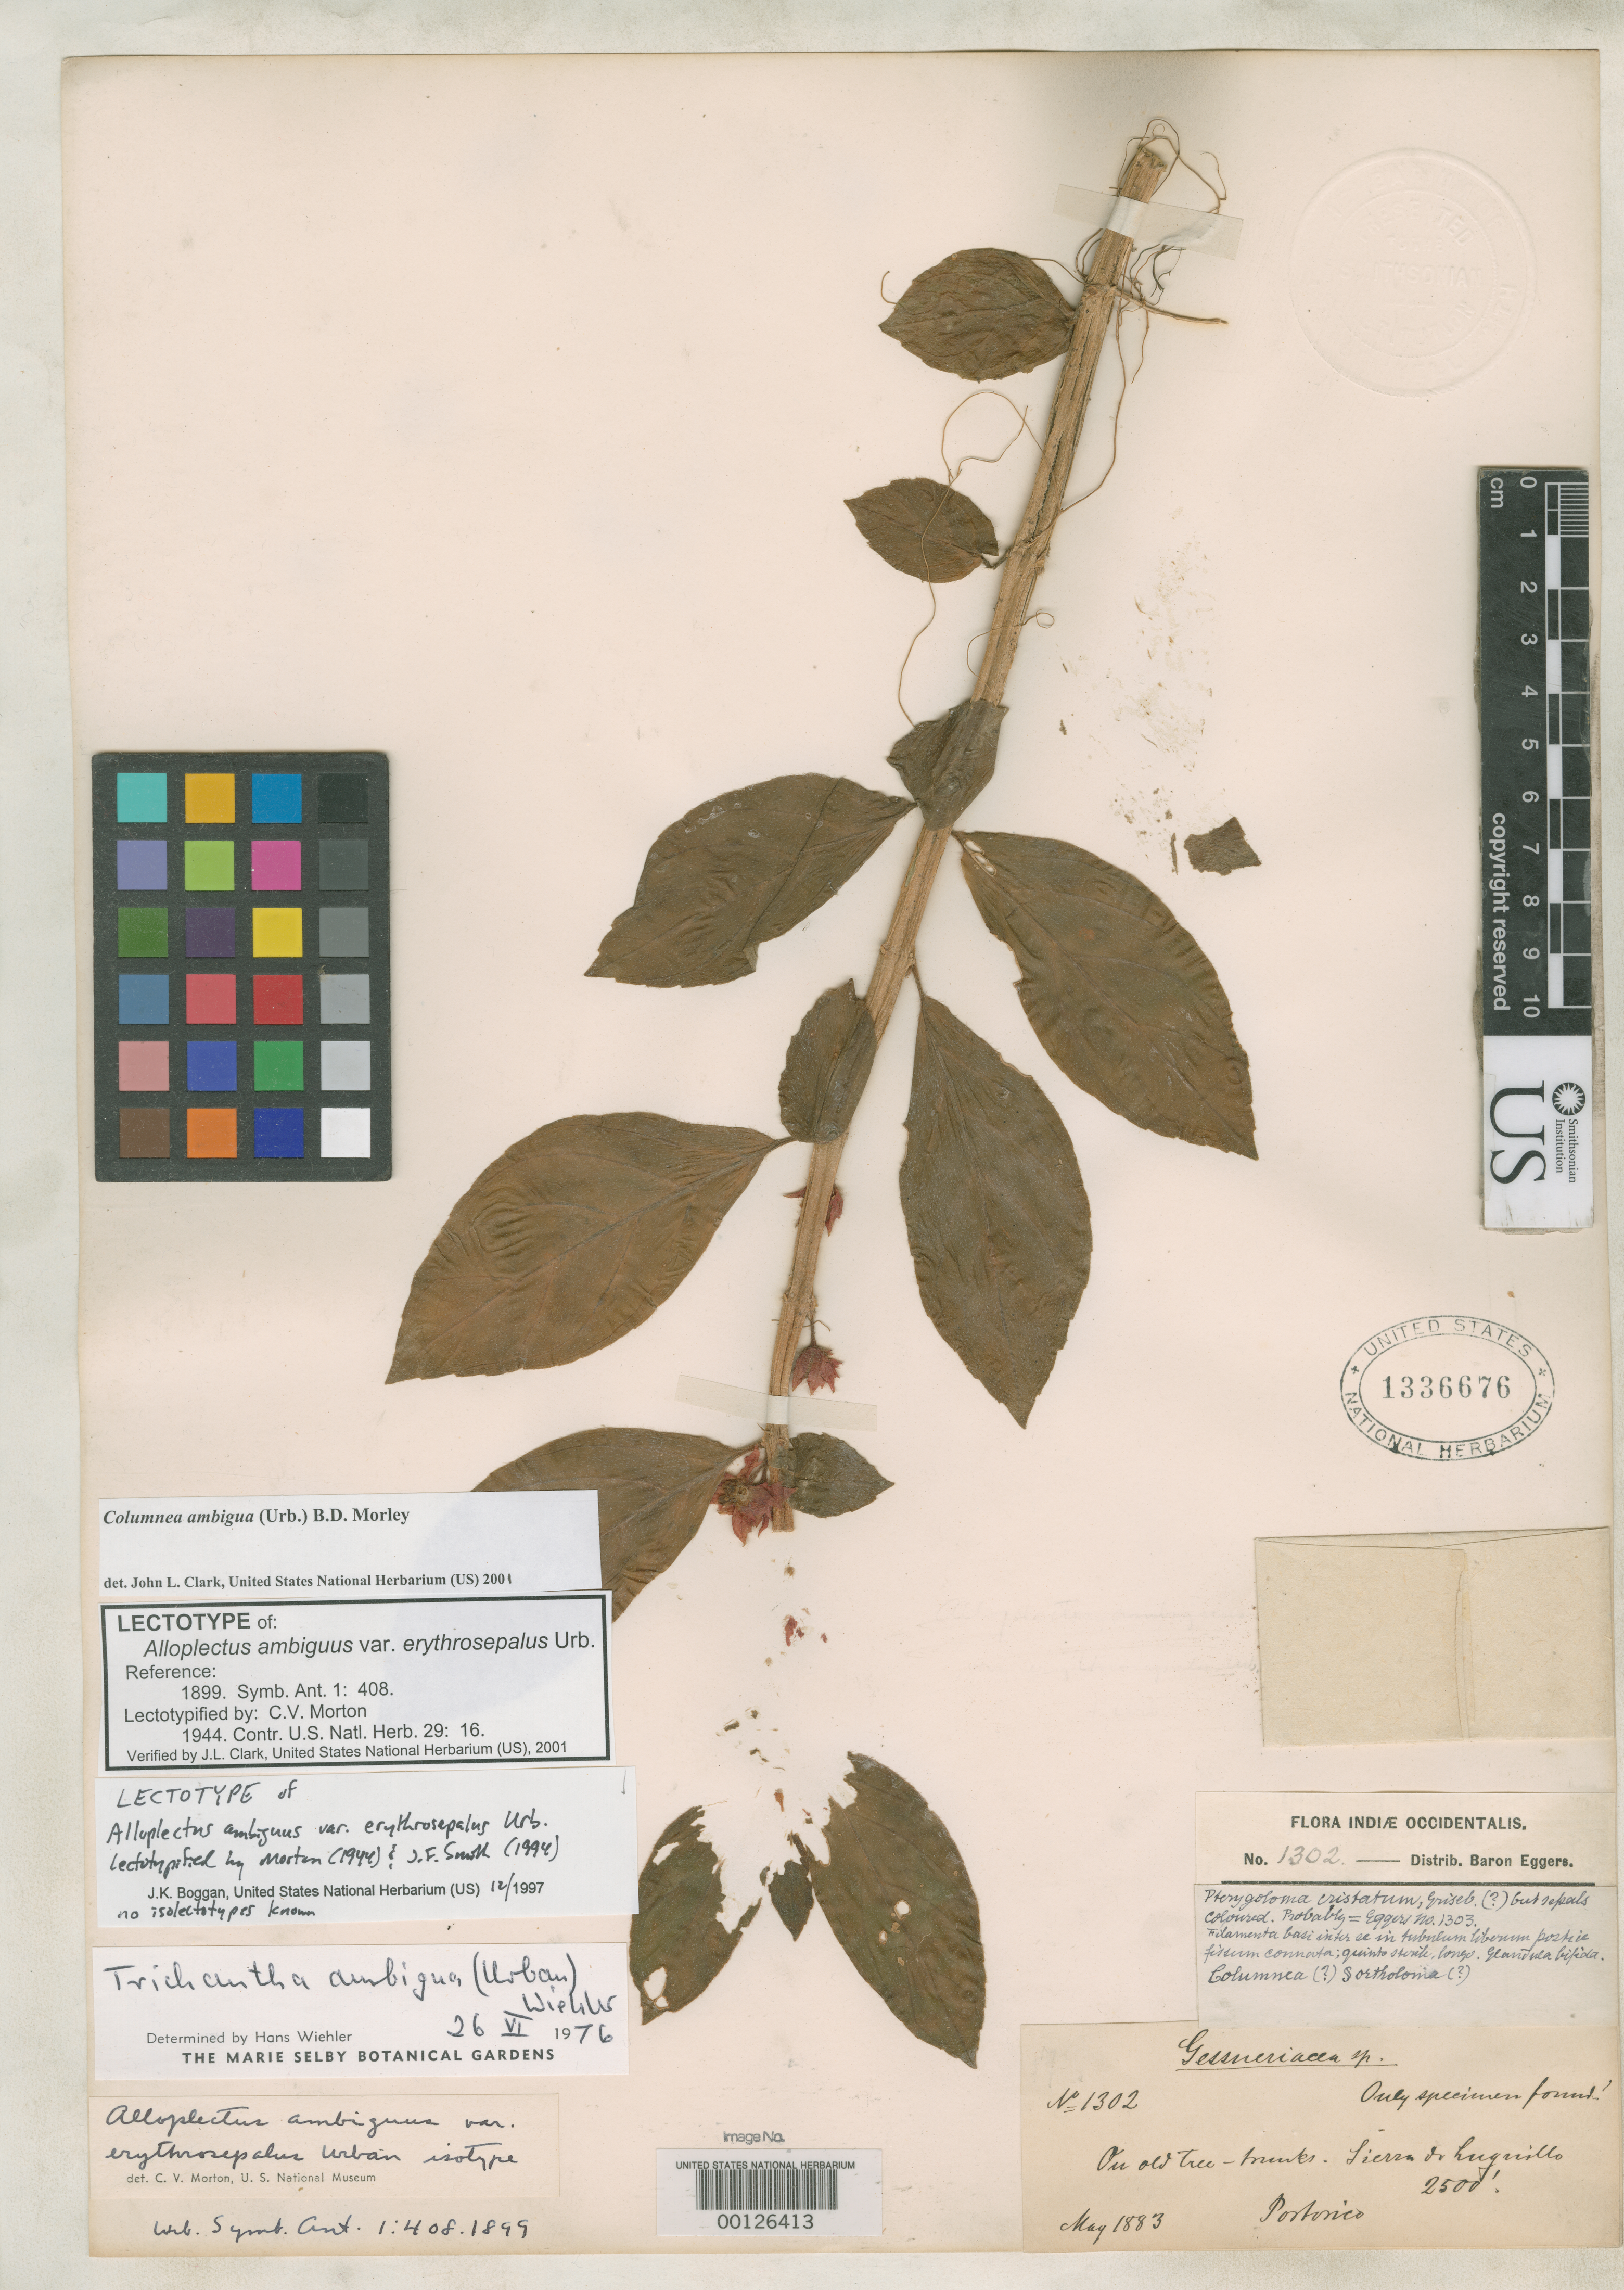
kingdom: Plantae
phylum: Tracheophyta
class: Magnoliopsida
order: Lamiales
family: Gesneriaceae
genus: Alloplectus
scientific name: Alloplectus ambiguus var. erythrosepalus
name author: Urb.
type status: Lectotype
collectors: H. F. A. von Eggers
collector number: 1302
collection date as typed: May 1883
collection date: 1883-05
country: Puerto Rico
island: Greater Antilles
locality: Sierra de Luguillo.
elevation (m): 2500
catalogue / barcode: US 1336676